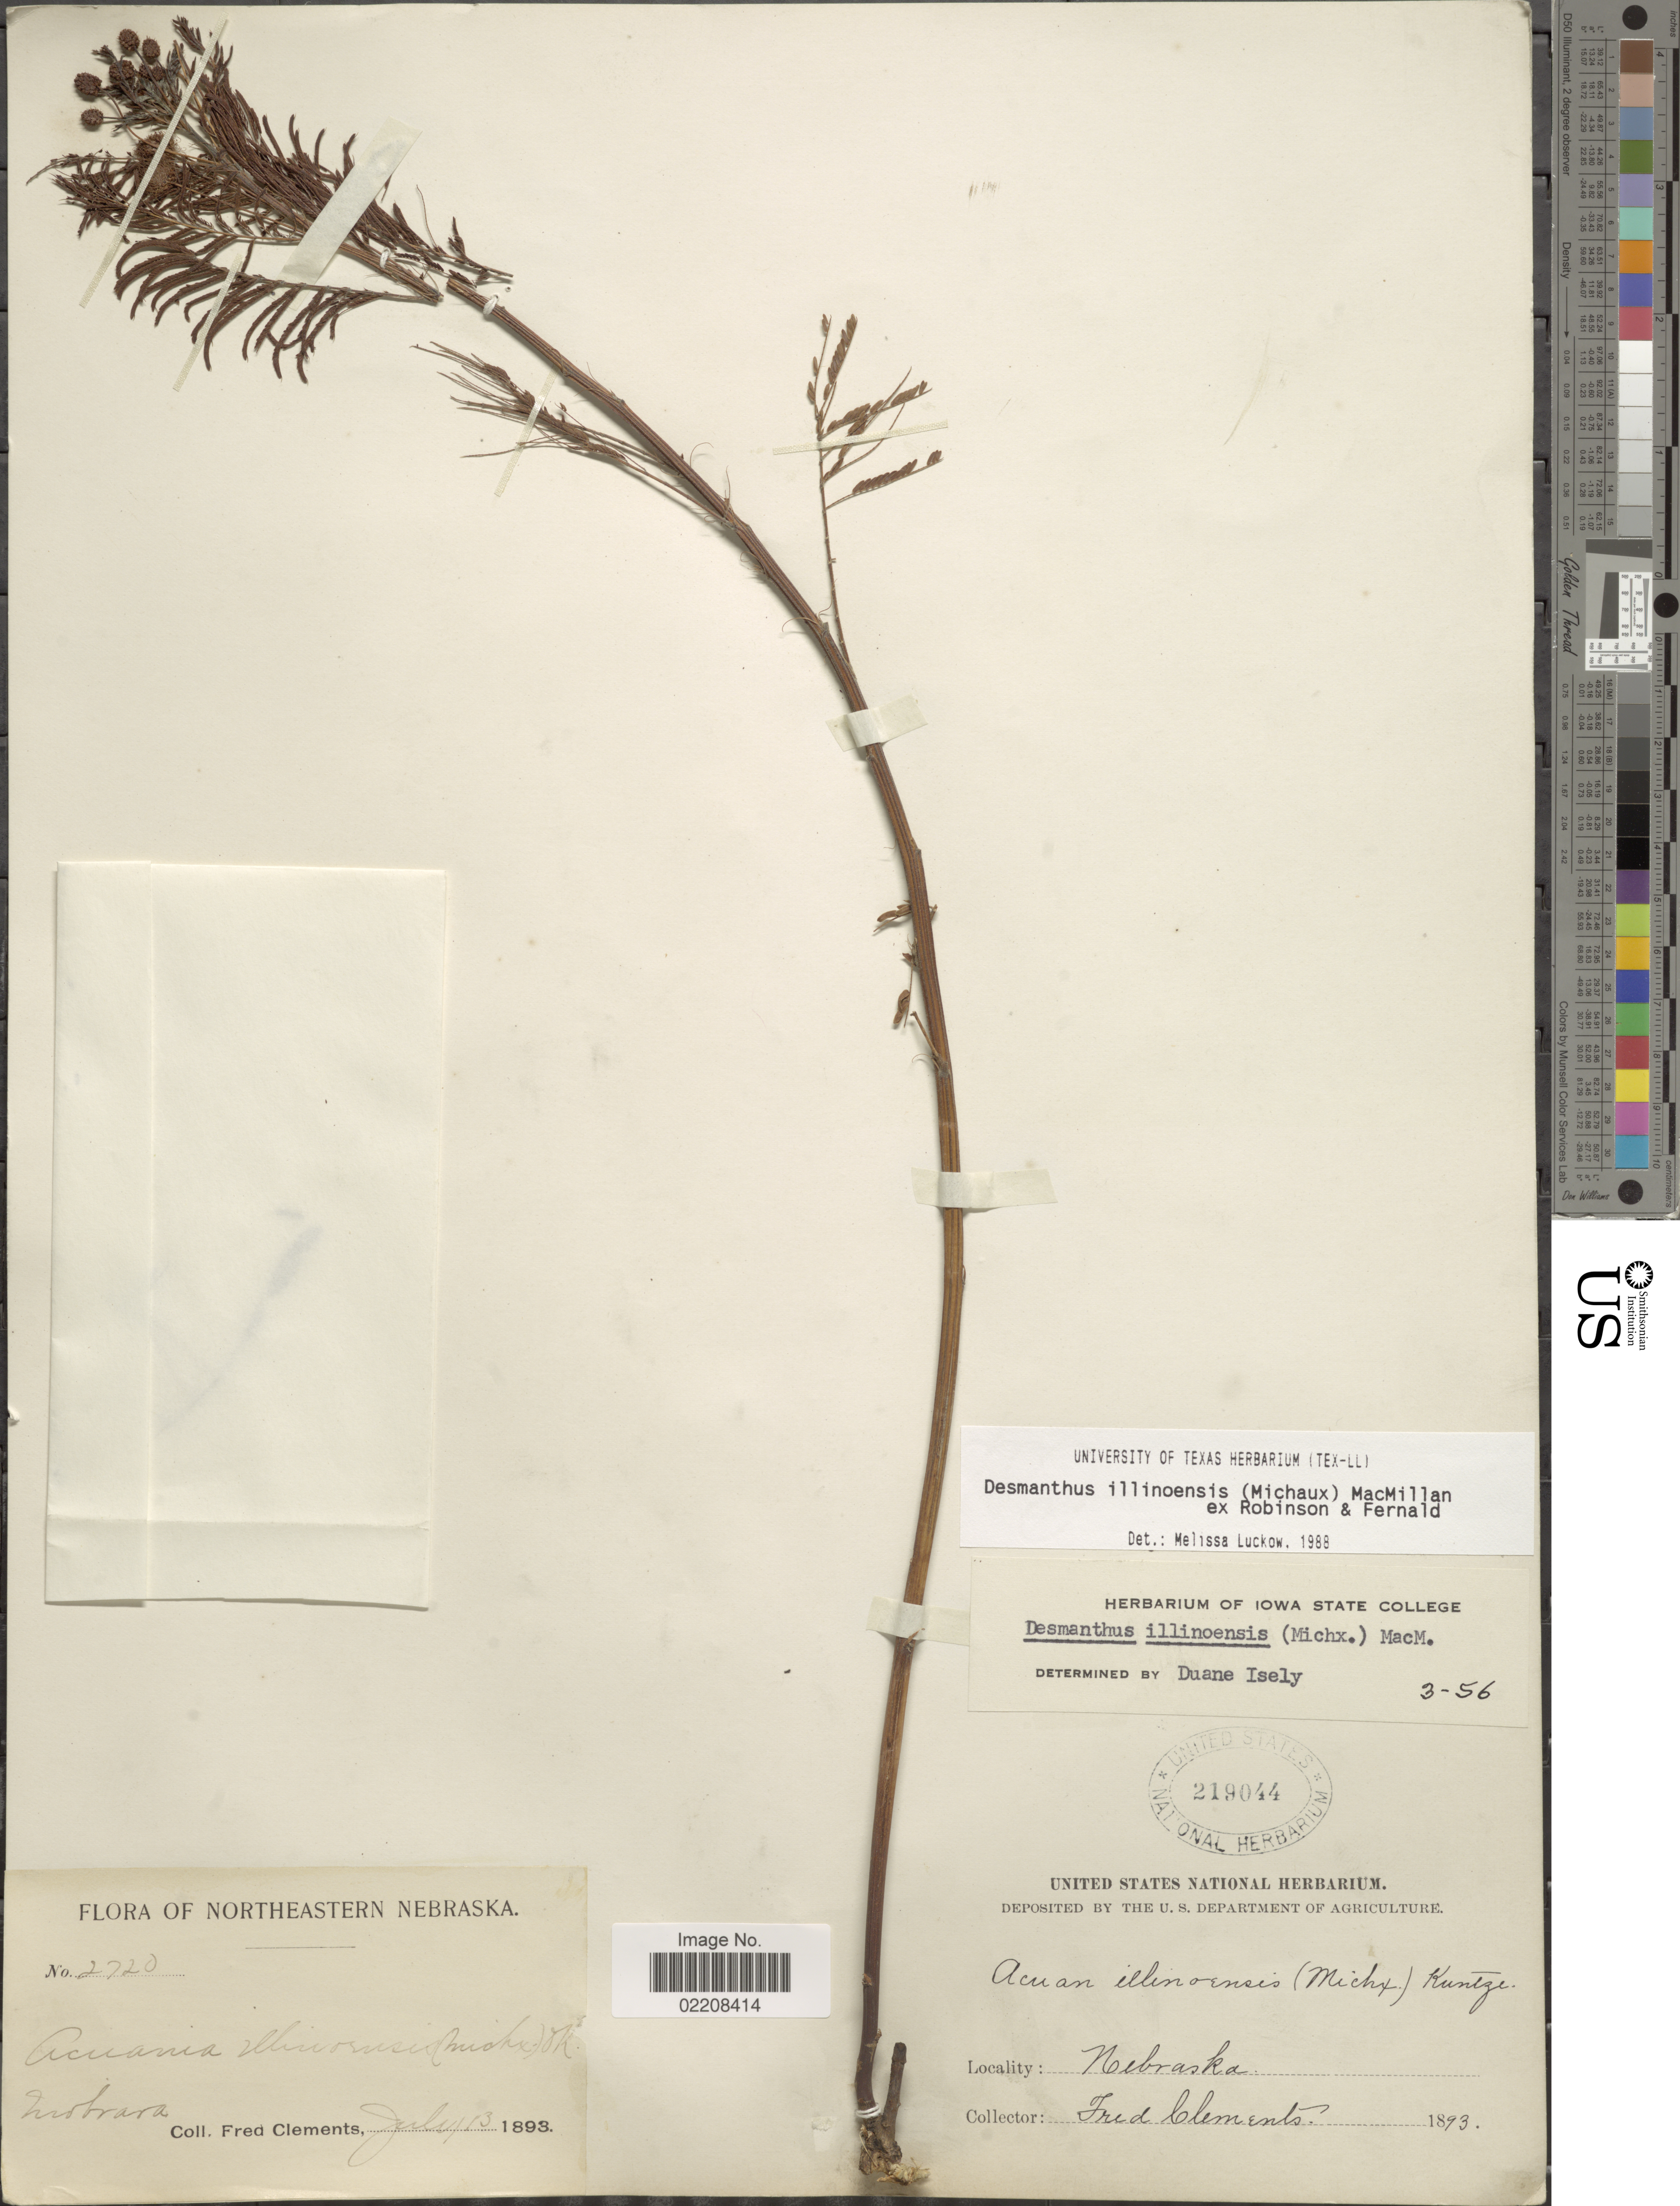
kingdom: Plantae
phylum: Tracheophyta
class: Magnoliopsida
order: Fabales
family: Fabaceae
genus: Desmanthus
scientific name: Desmanthus illinoensis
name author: (Michx.) MacMill.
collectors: F. Clements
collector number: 2720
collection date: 1893-07-13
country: United States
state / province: Nebraska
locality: Northeastern Nebraska. Niobrara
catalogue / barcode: US 219044